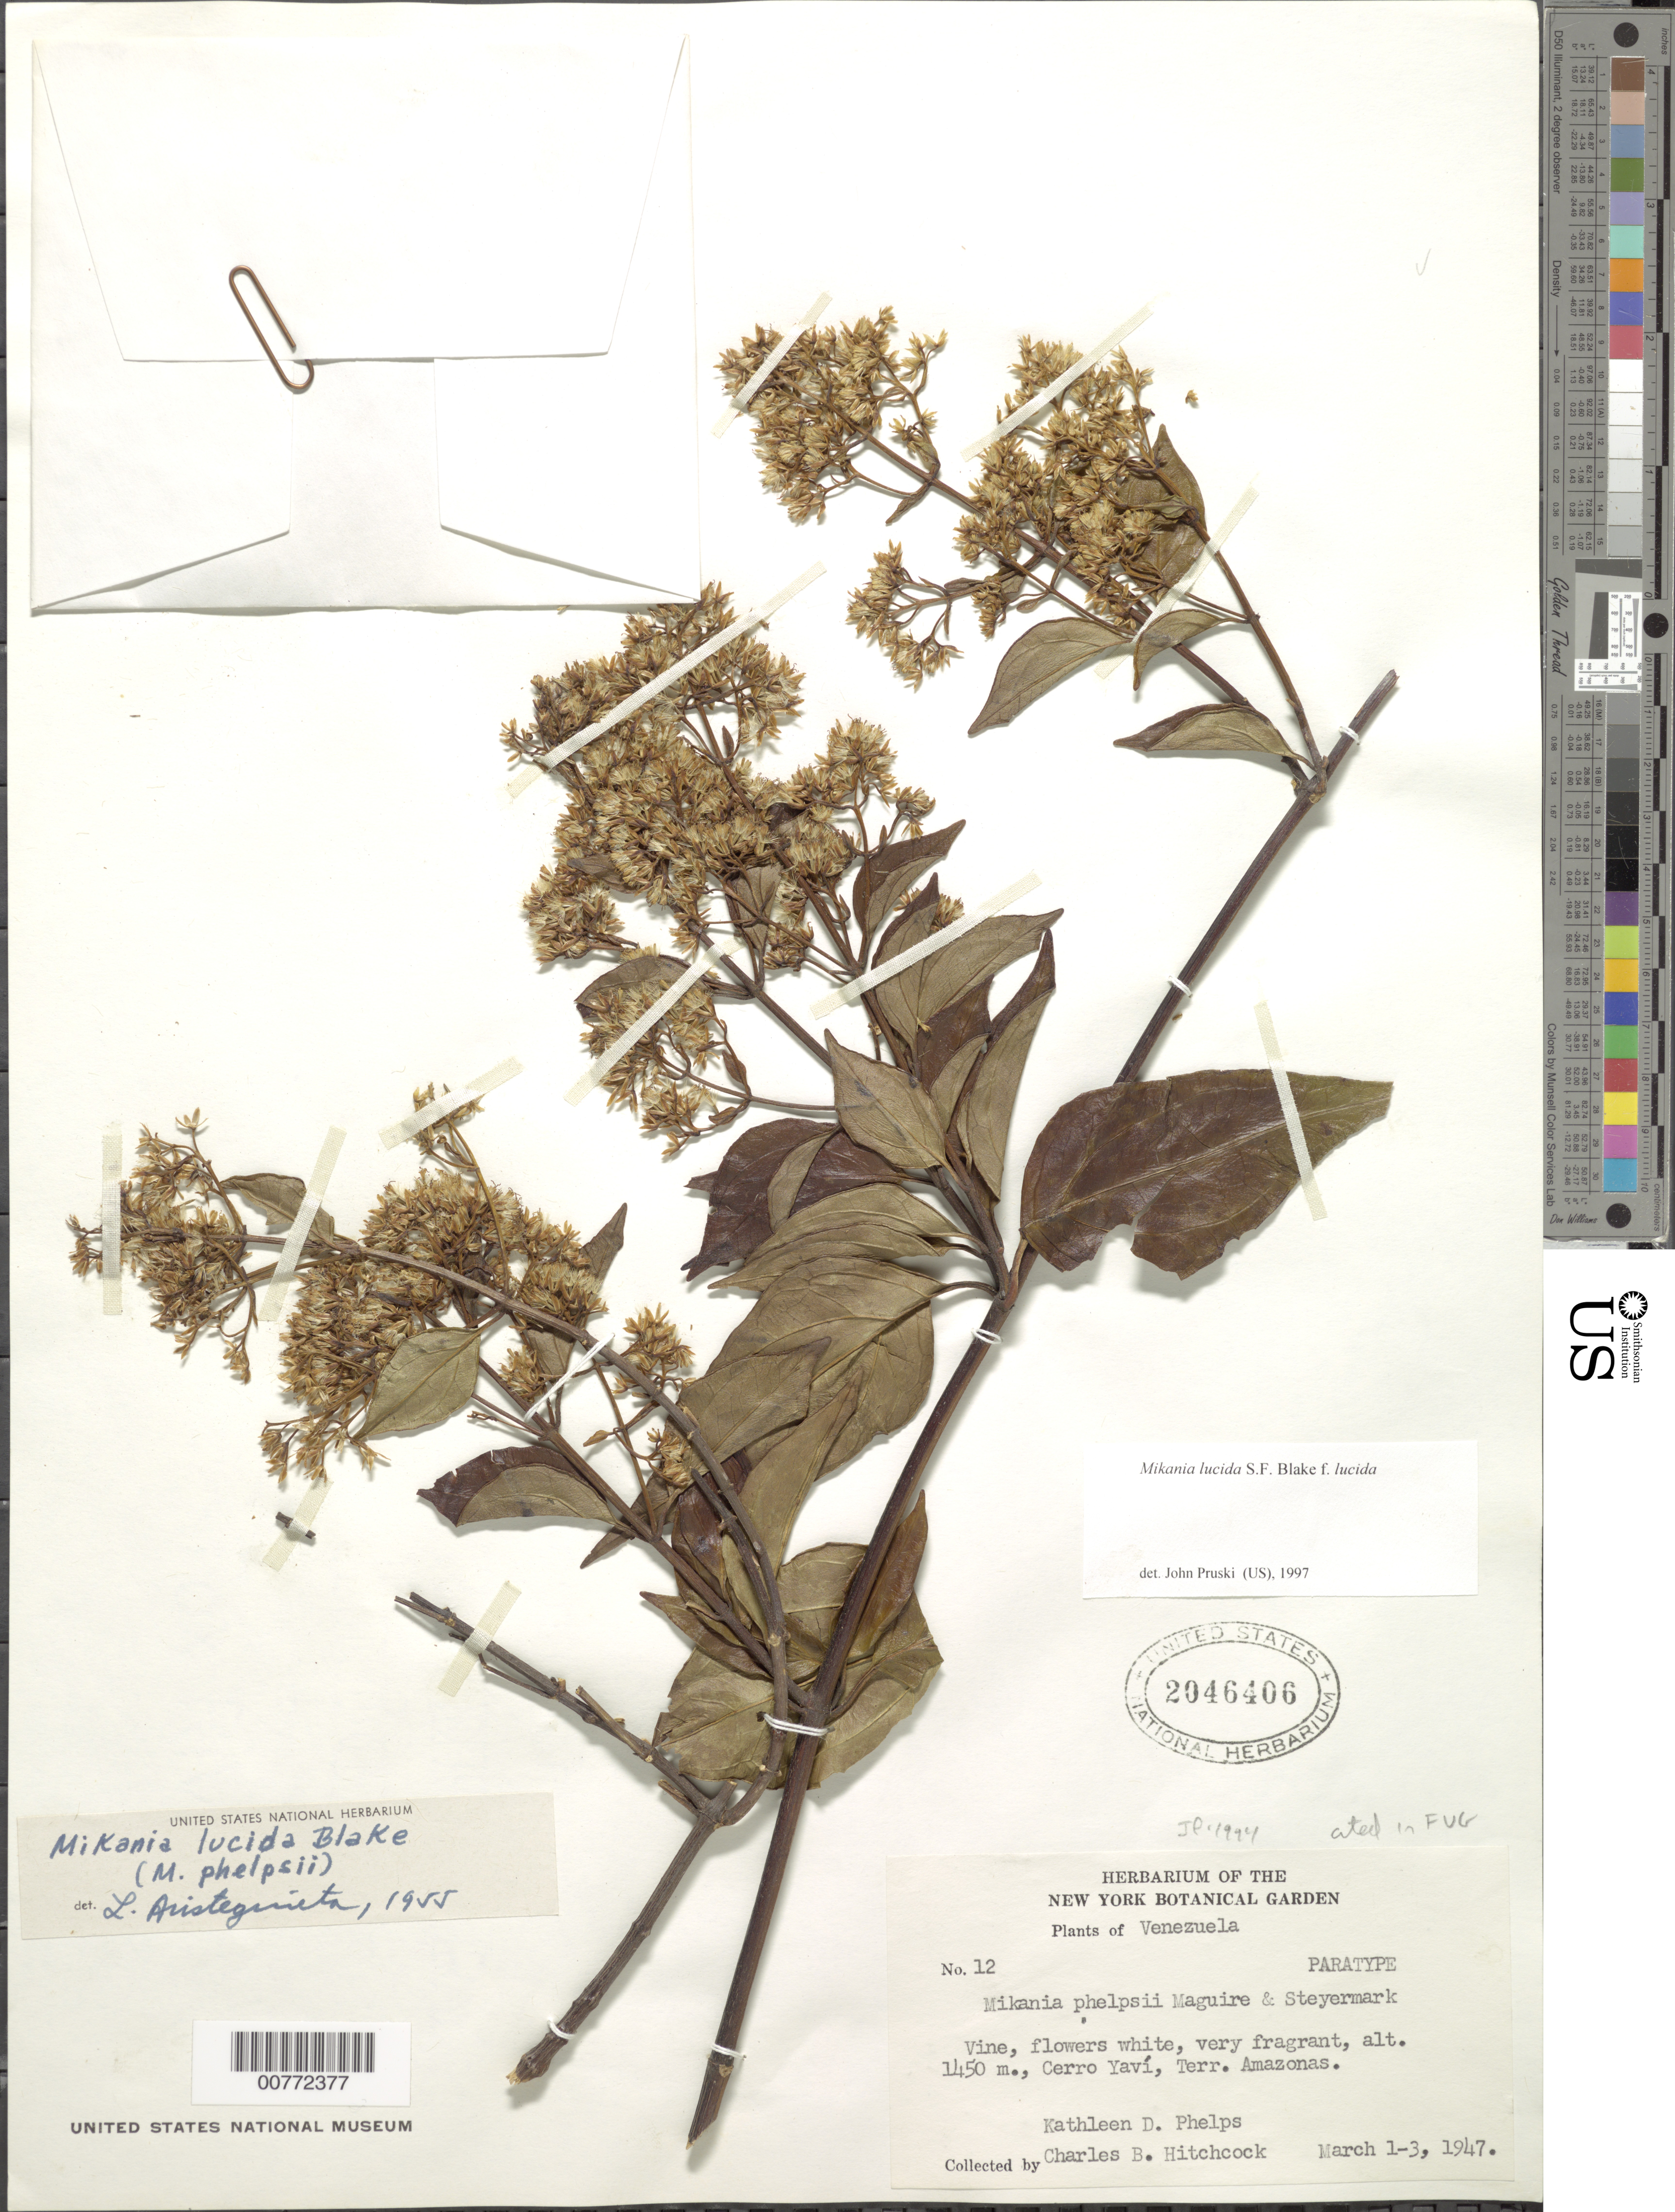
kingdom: Plantae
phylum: Tracheophyta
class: Magnoliopsida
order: Asterales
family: Asteraceae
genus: Mikania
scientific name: Mikania lucida f. lucida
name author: S.F. Blake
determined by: Pruski, J. F.; Funk, V. A.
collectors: K. D. Phelps & C. B. Hitchcock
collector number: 12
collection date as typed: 1-Mar-47 to 3-Mar-47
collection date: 1947-03-01/1947-03-03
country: Venezuela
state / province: Amazonas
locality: Cerro Yaví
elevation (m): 1450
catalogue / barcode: US 2046406